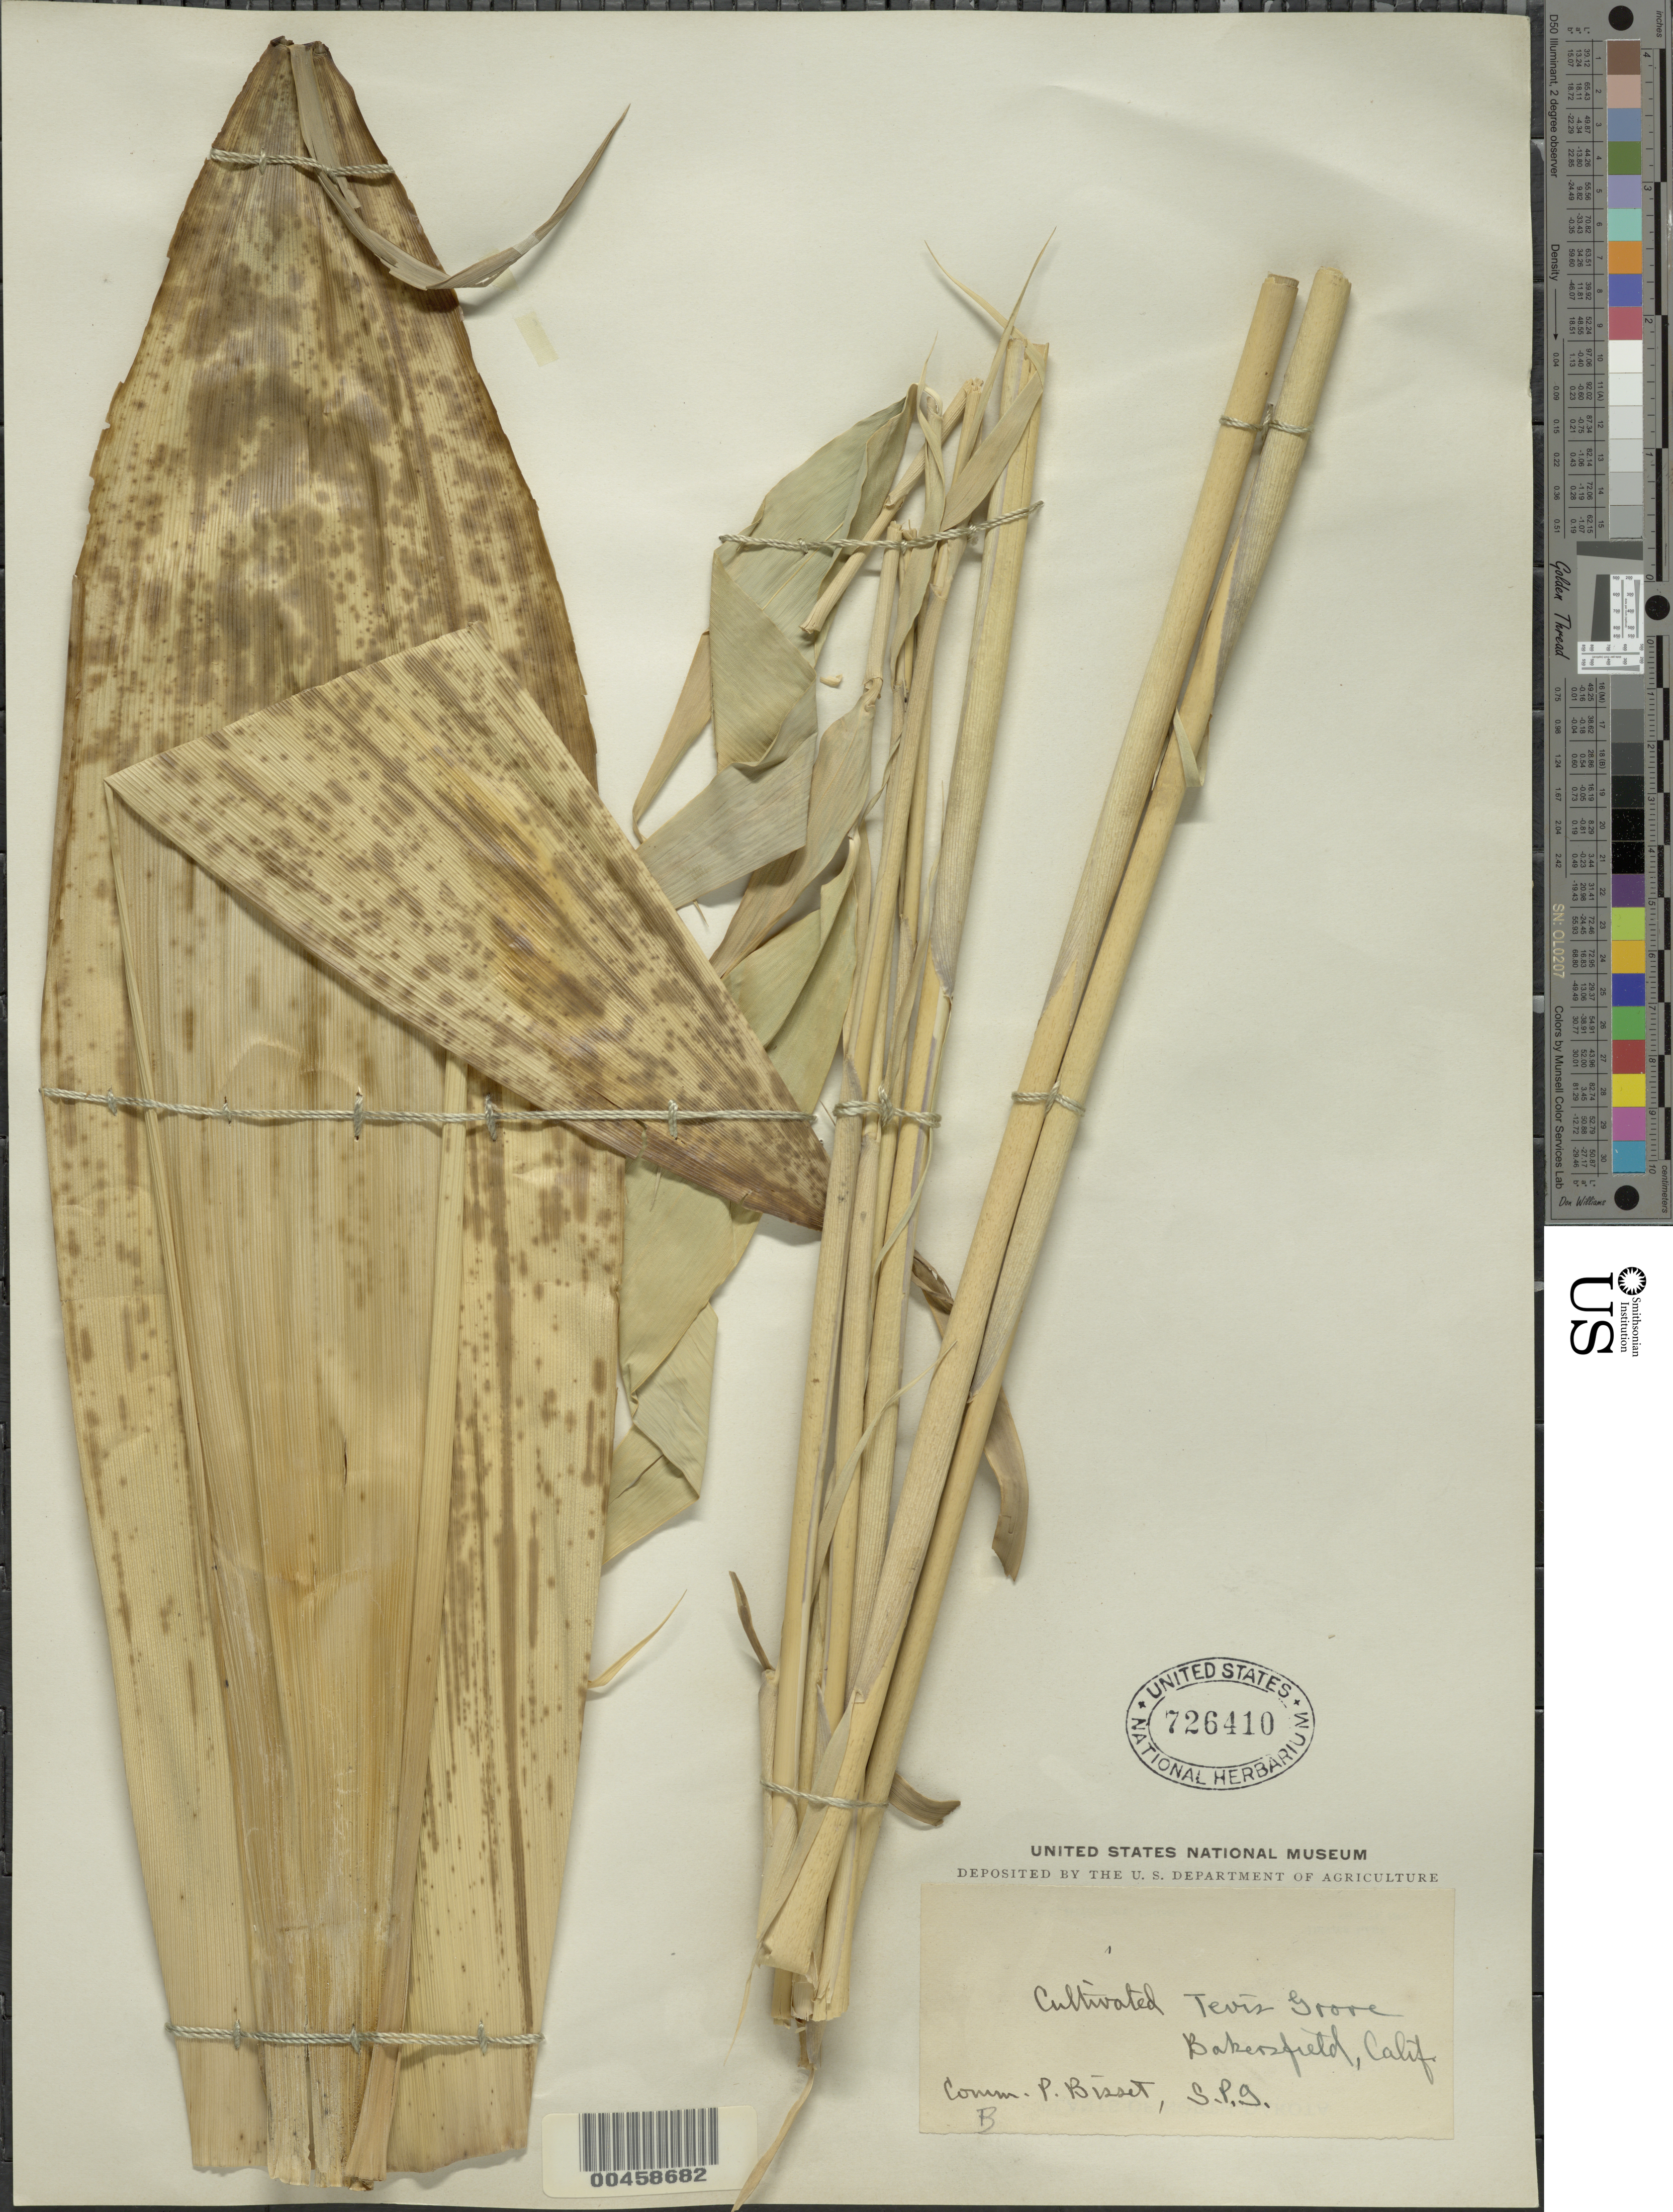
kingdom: Plantae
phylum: Tracheophyta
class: Liliopsida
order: Poales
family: Poaceae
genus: Phyllostachys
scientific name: Phyllostachys bambusoides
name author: Siebold & Zucc.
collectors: J. N. Rose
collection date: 1969-09-27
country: United States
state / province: Florida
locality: Coconut Grove, former home of David Fairchild, the Kampong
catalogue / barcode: US 726410